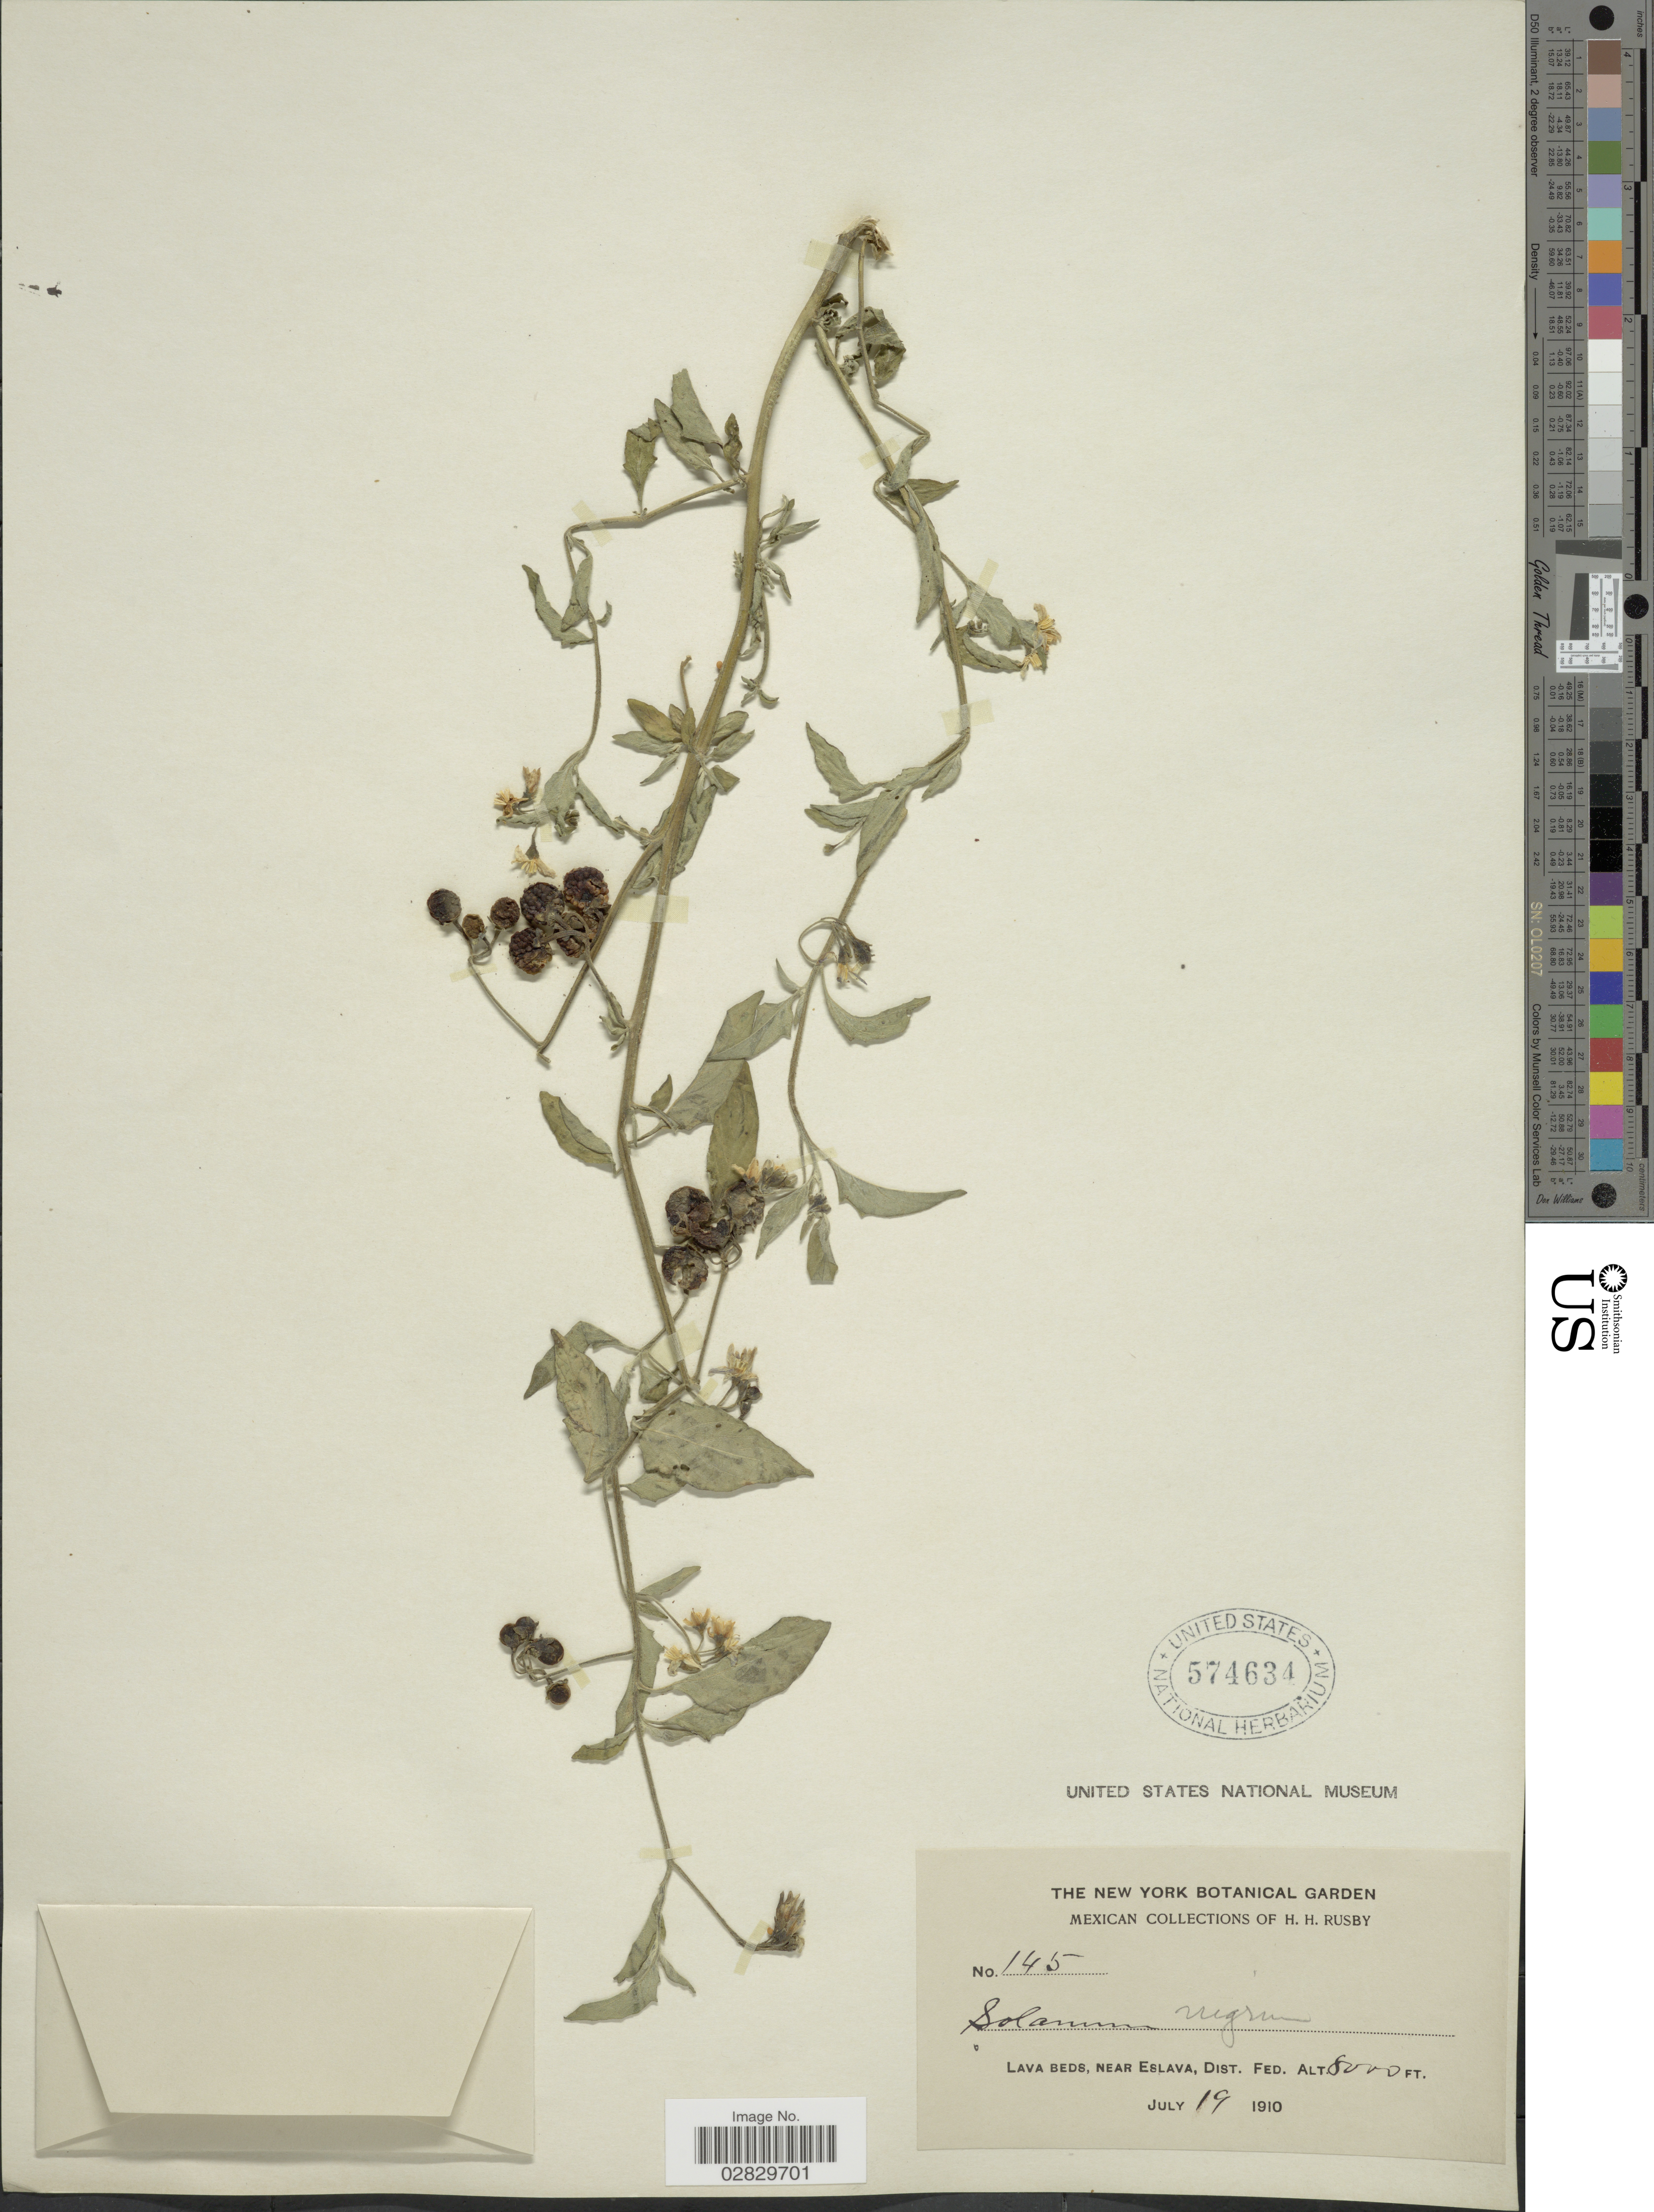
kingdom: Plantae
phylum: Tracheophyta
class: Magnoliopsida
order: Solanales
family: Solanaceae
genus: Solanum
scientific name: Solanum nigrescens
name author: M. Martens & Galeotti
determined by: Knapp, S. D.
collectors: H. H. Rusby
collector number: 145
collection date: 1910-07-19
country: Mexico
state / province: Distrito Federal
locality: Lava beds, near Eslava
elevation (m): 2438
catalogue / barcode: US 574634